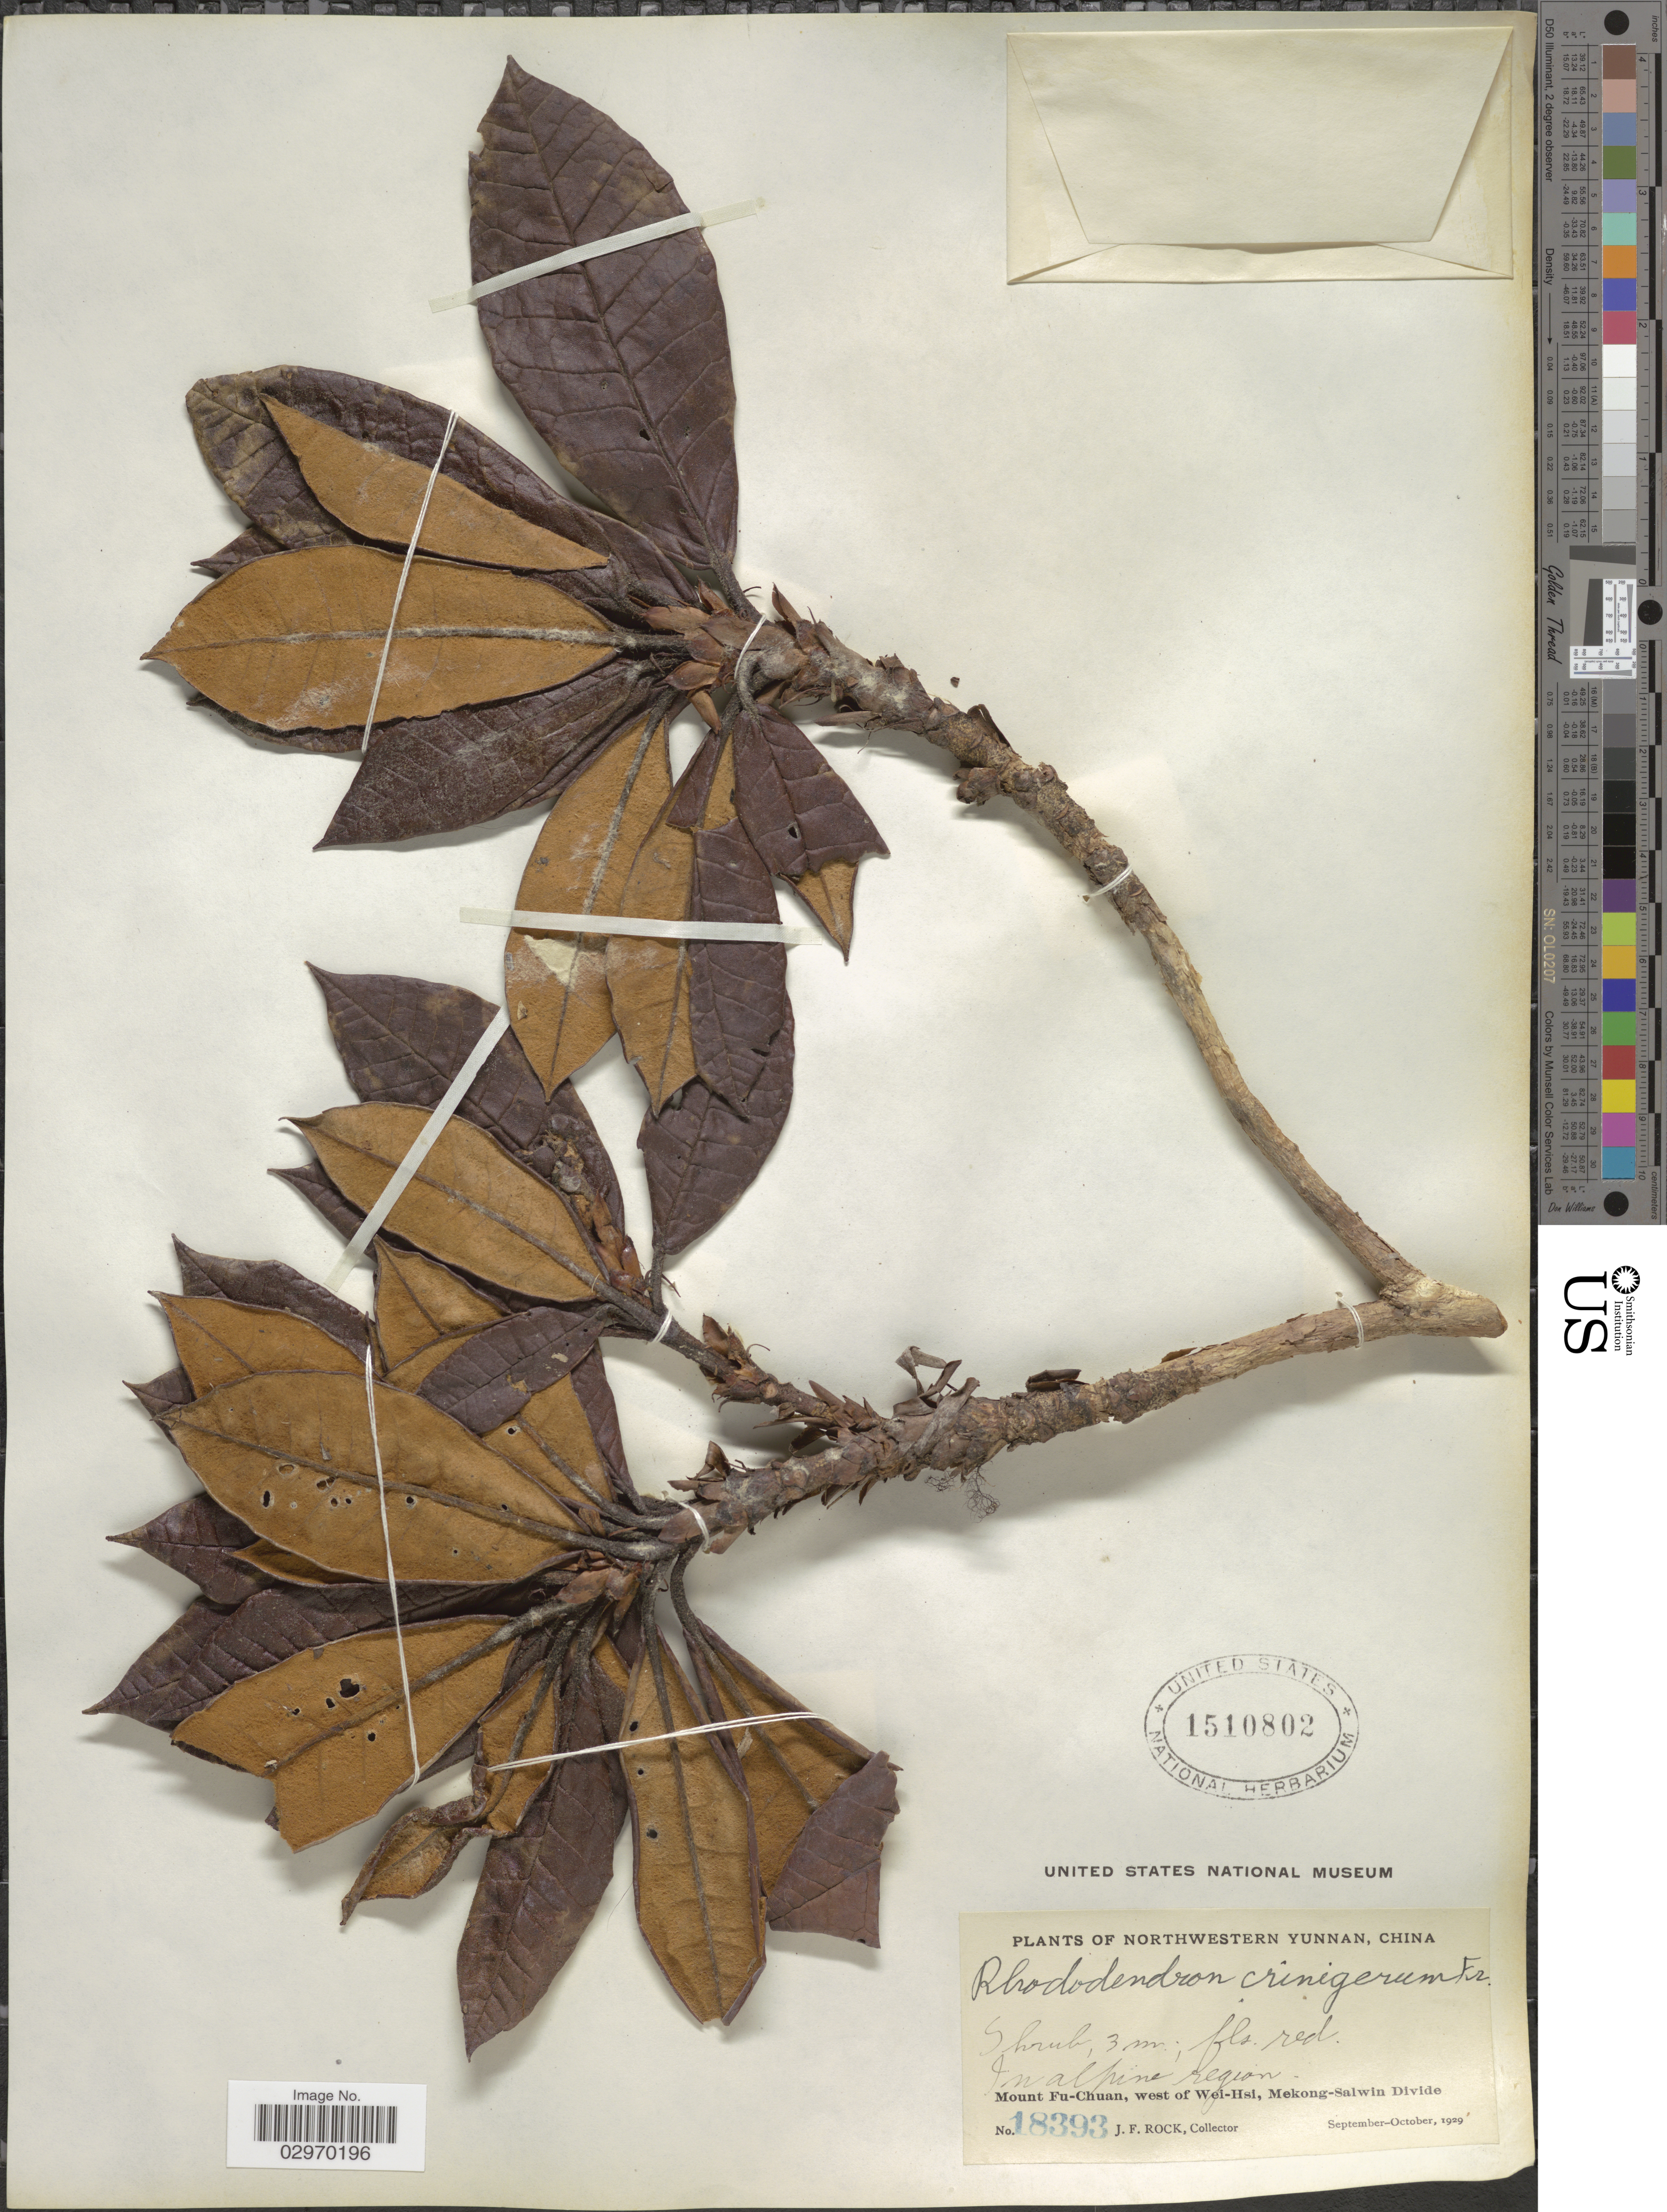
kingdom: Plantae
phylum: Tracheophyta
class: Magnoliopsida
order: Ericales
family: Ericaceae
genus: Rhododendron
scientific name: Rhododendron crinigerum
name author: Franch.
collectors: J. Rock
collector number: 18393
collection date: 1929-09/1929-10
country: China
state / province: Yunnan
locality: Northwestern Yunnan. In alpine region. Mount Fu-Chuan, west of Wei-Hsi, Mekong-Salwin Divide.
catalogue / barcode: US 1510802